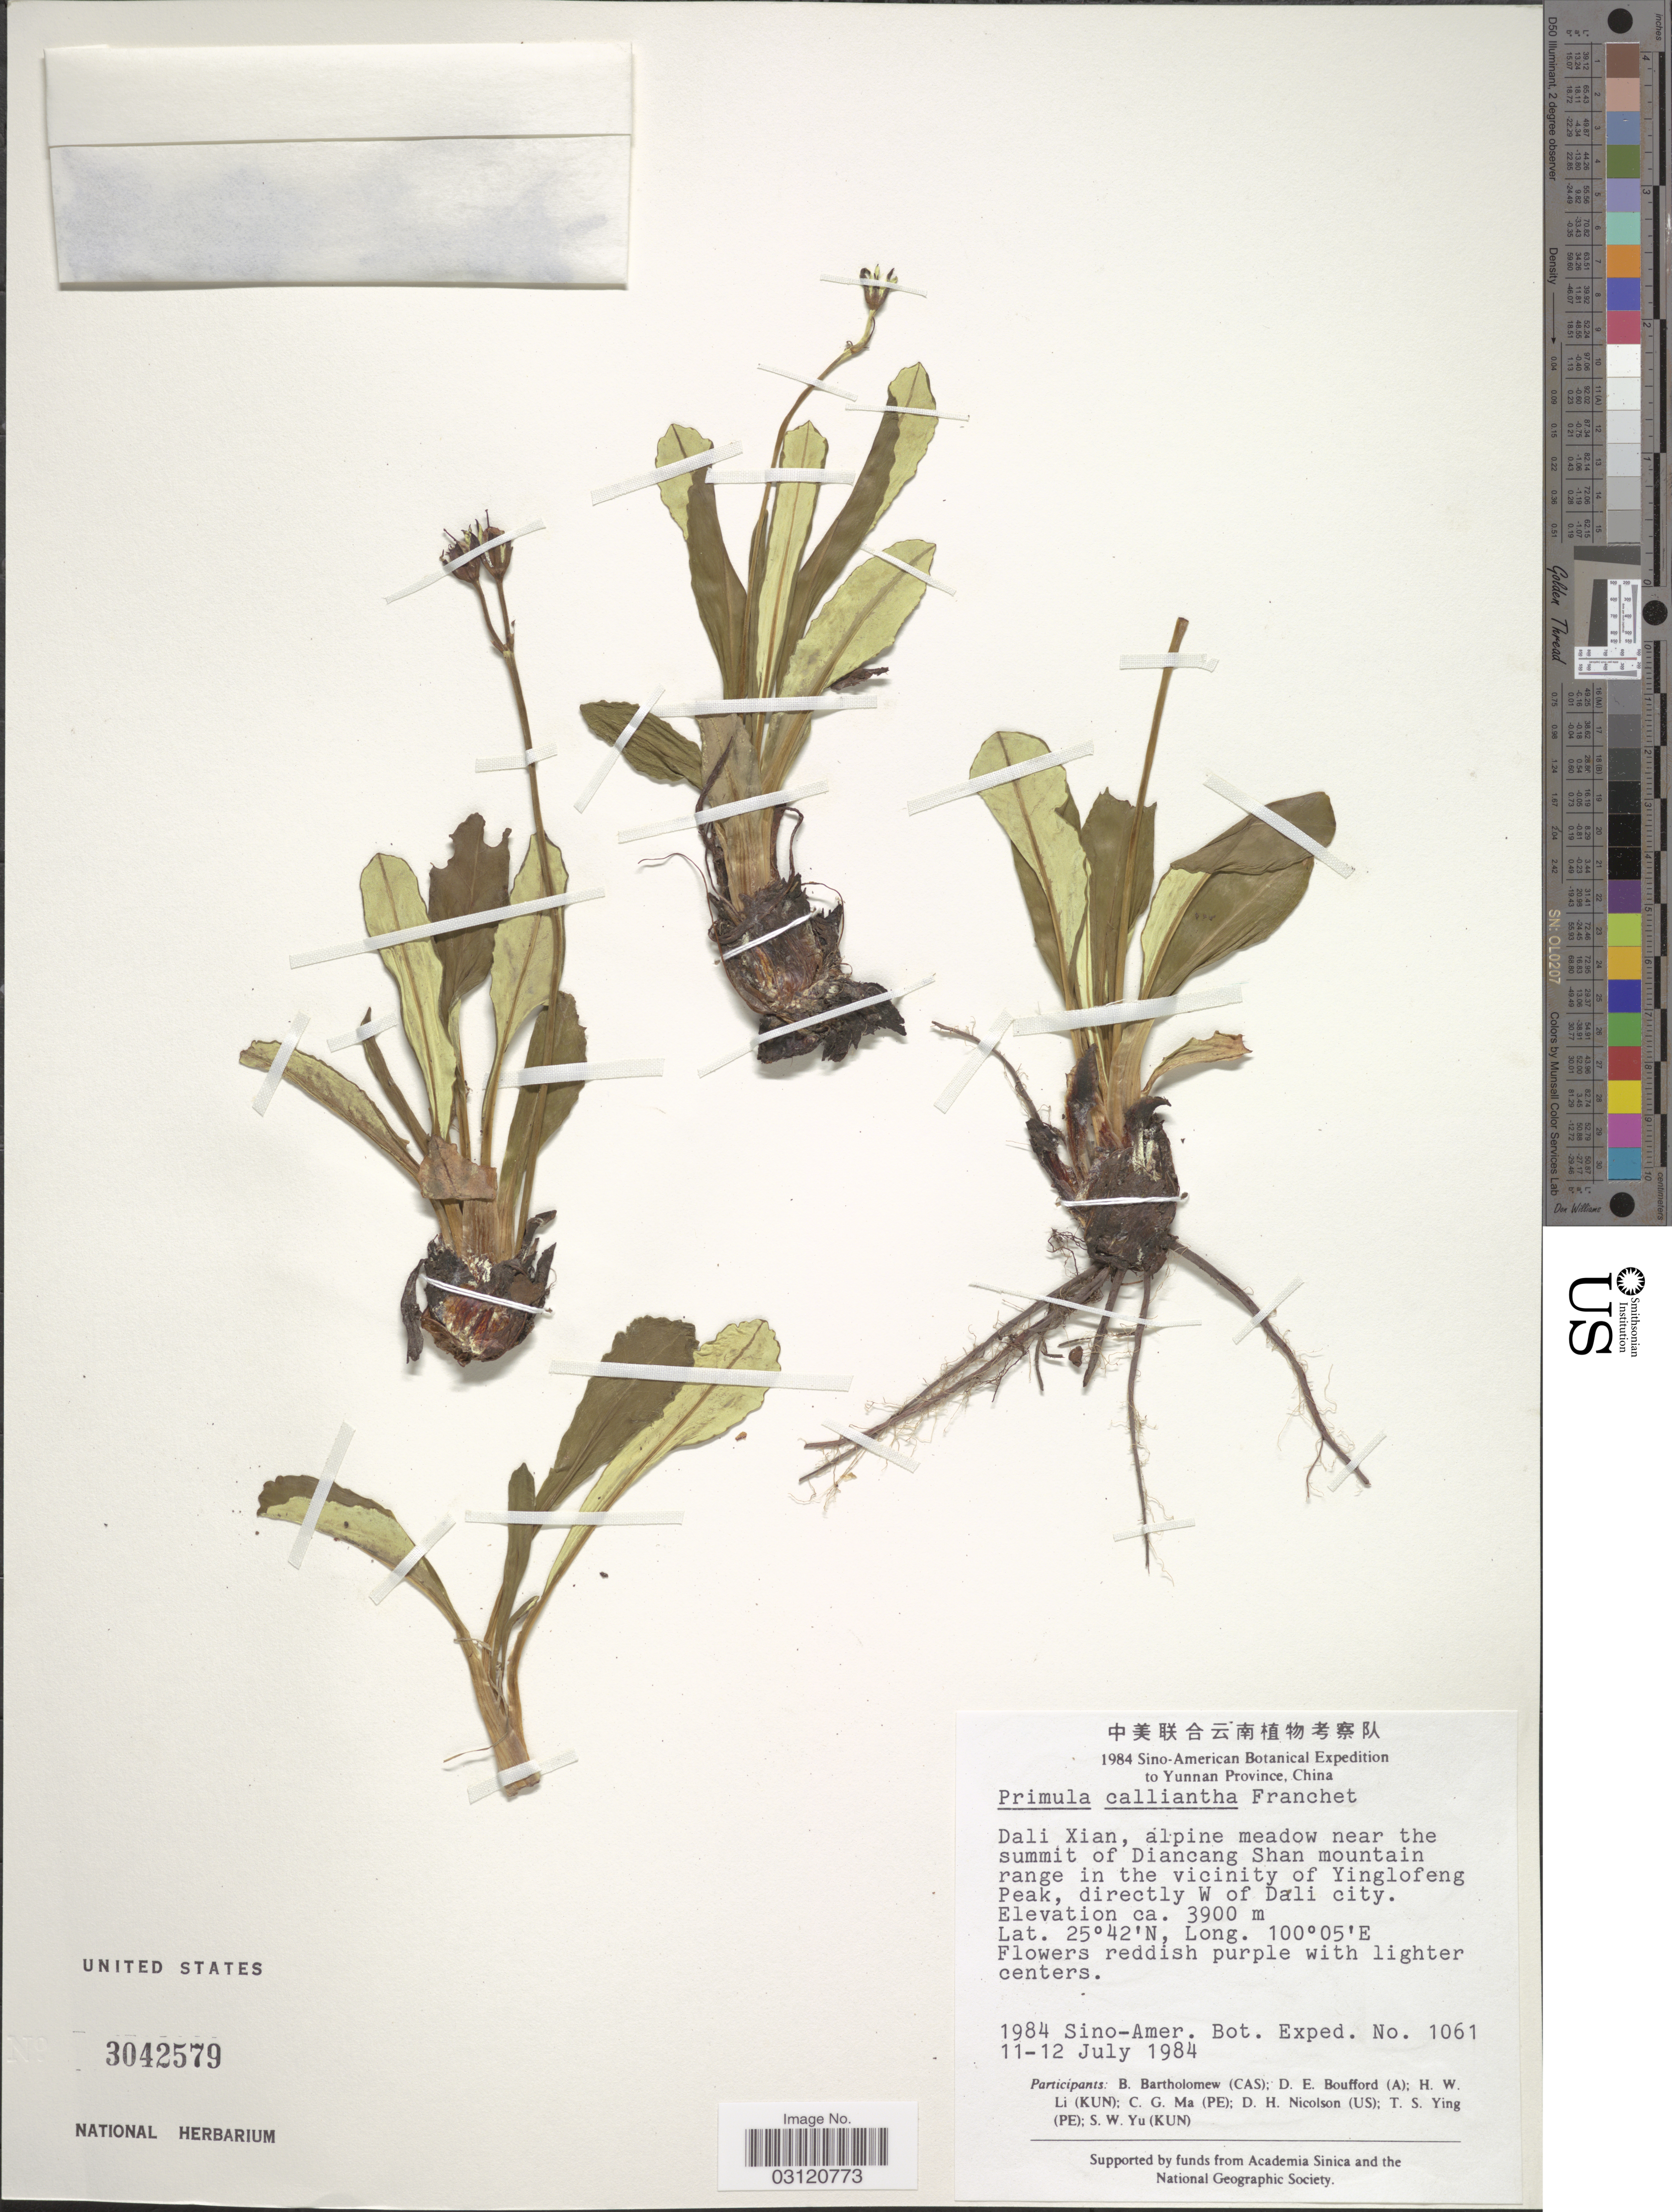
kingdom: Plantae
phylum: Tracheophyta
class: Magnoliopsida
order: Ericales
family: Primulaceae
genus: Primula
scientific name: Primula calliantha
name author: Franch.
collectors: Sino-Amer. Bot. Exped. 1984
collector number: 1061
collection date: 1984-07-11/1984-07-12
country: China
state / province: Yunnan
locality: Dali Xian, alpine meadow near the summit of Diancang Shan mountain range in the vicinity of Yinglofeng Peak, directly W of Dali city.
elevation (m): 3900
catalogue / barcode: US 3042579